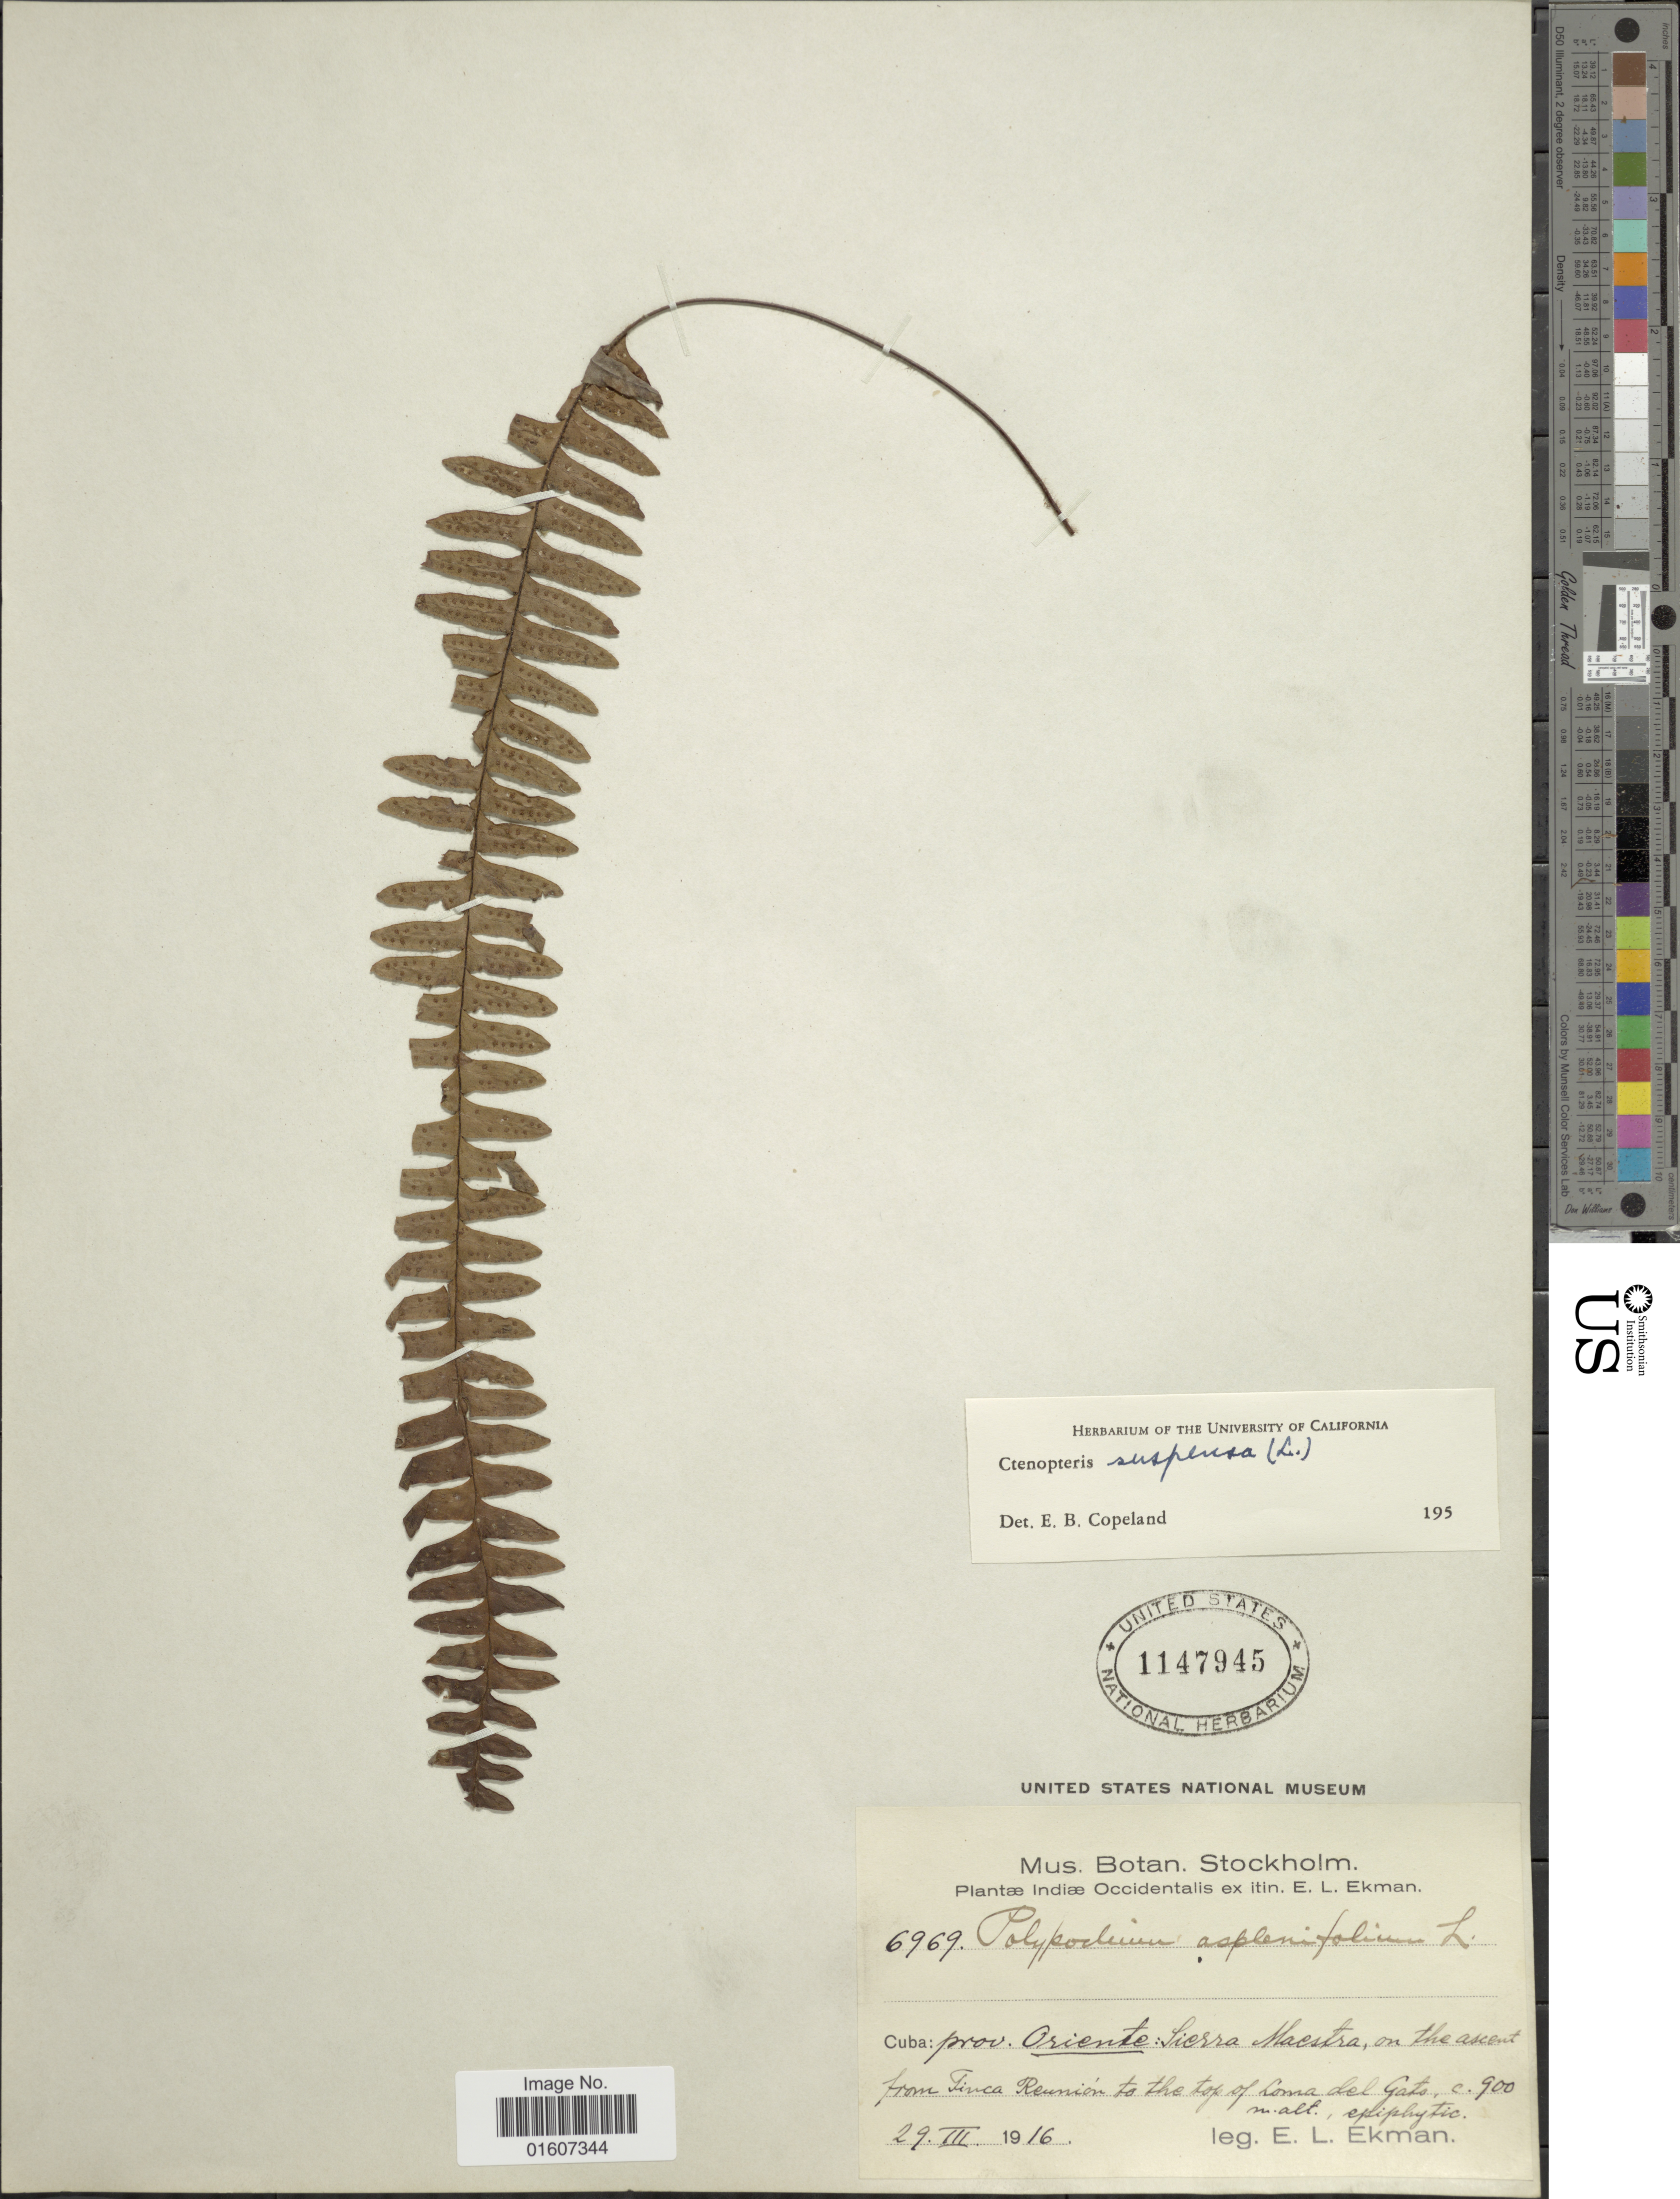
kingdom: Plantae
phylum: Tracheophyta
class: Polypodiopsida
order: Polypodiales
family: Polypodiaceae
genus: Terpsichore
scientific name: Terpsichore asplenifolia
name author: (L.) A.R. Sm.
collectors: E. L. Ekman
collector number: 6969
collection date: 1916-03-29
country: Cuba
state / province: Oriente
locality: Sierra Maestra, on the ascent from Finca Reunión to the top Loma del Gato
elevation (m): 900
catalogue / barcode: US 1147945